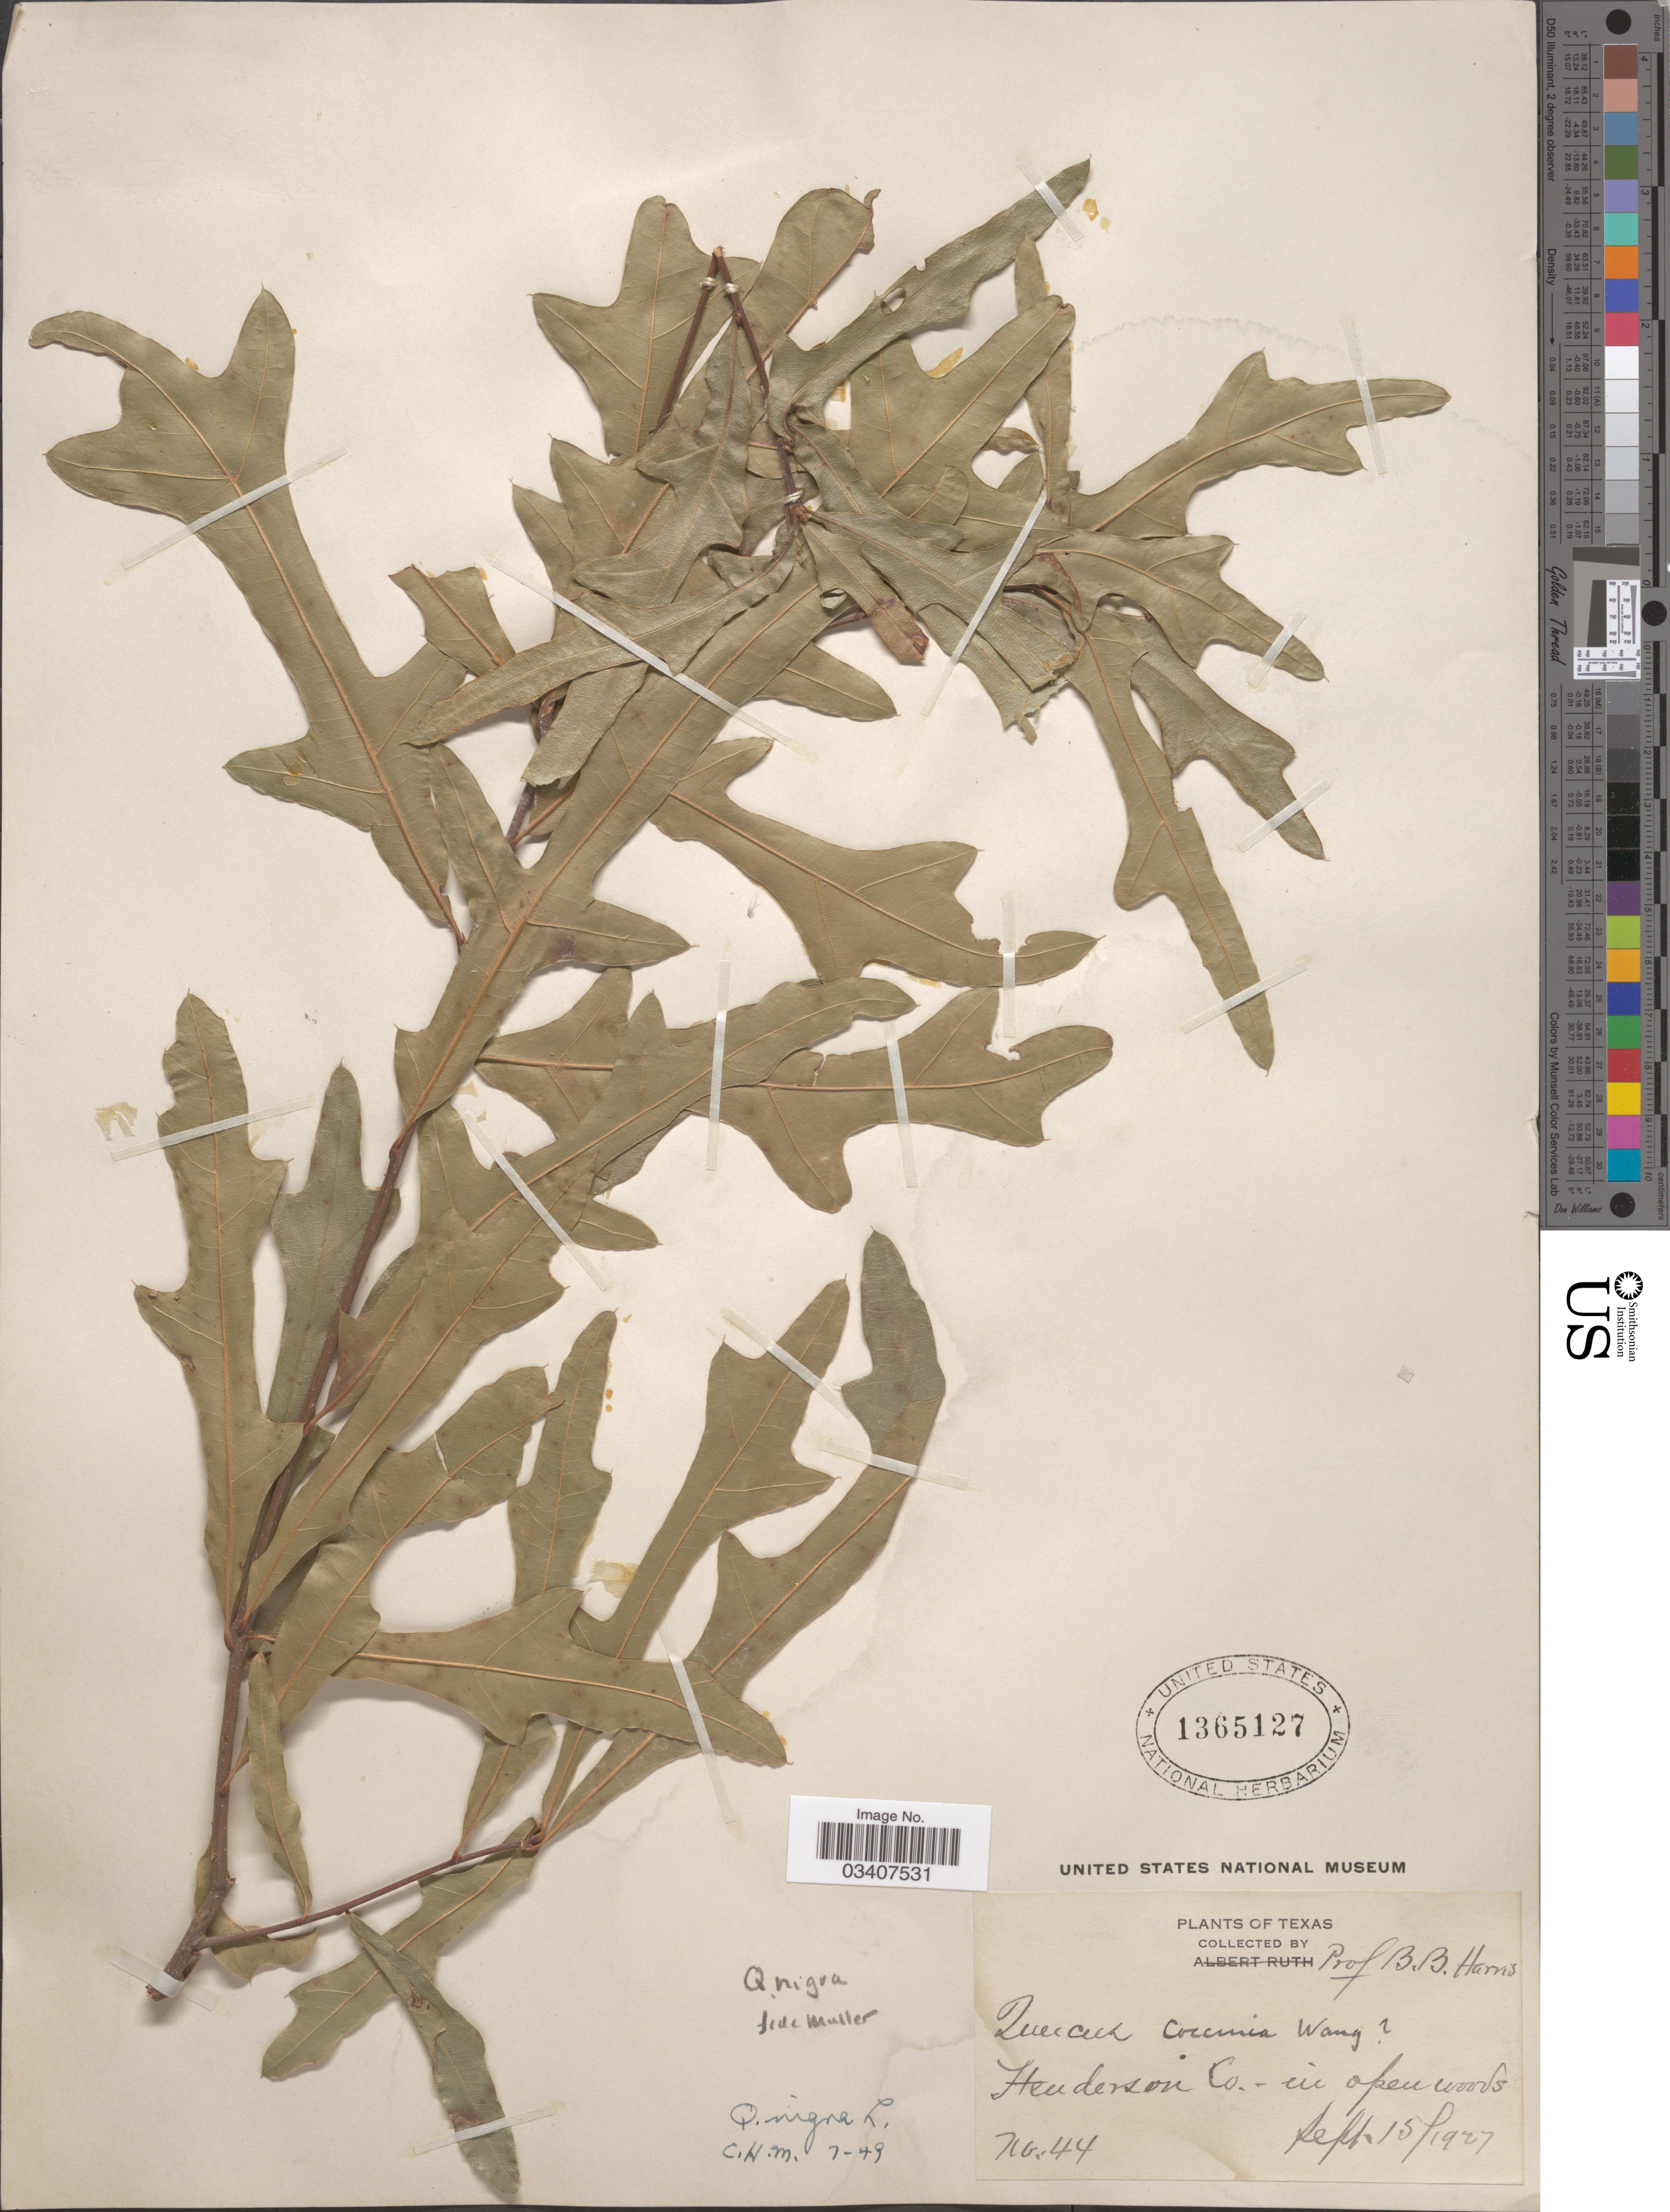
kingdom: Plantae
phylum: Tracheophyta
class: Magnoliopsida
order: Fagales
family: Fagaceae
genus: Quercus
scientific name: Quercus nigra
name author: L.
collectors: B. B. Harris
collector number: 44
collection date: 1927-09-15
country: United States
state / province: Texas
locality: Henderson Co.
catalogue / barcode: US 1365127